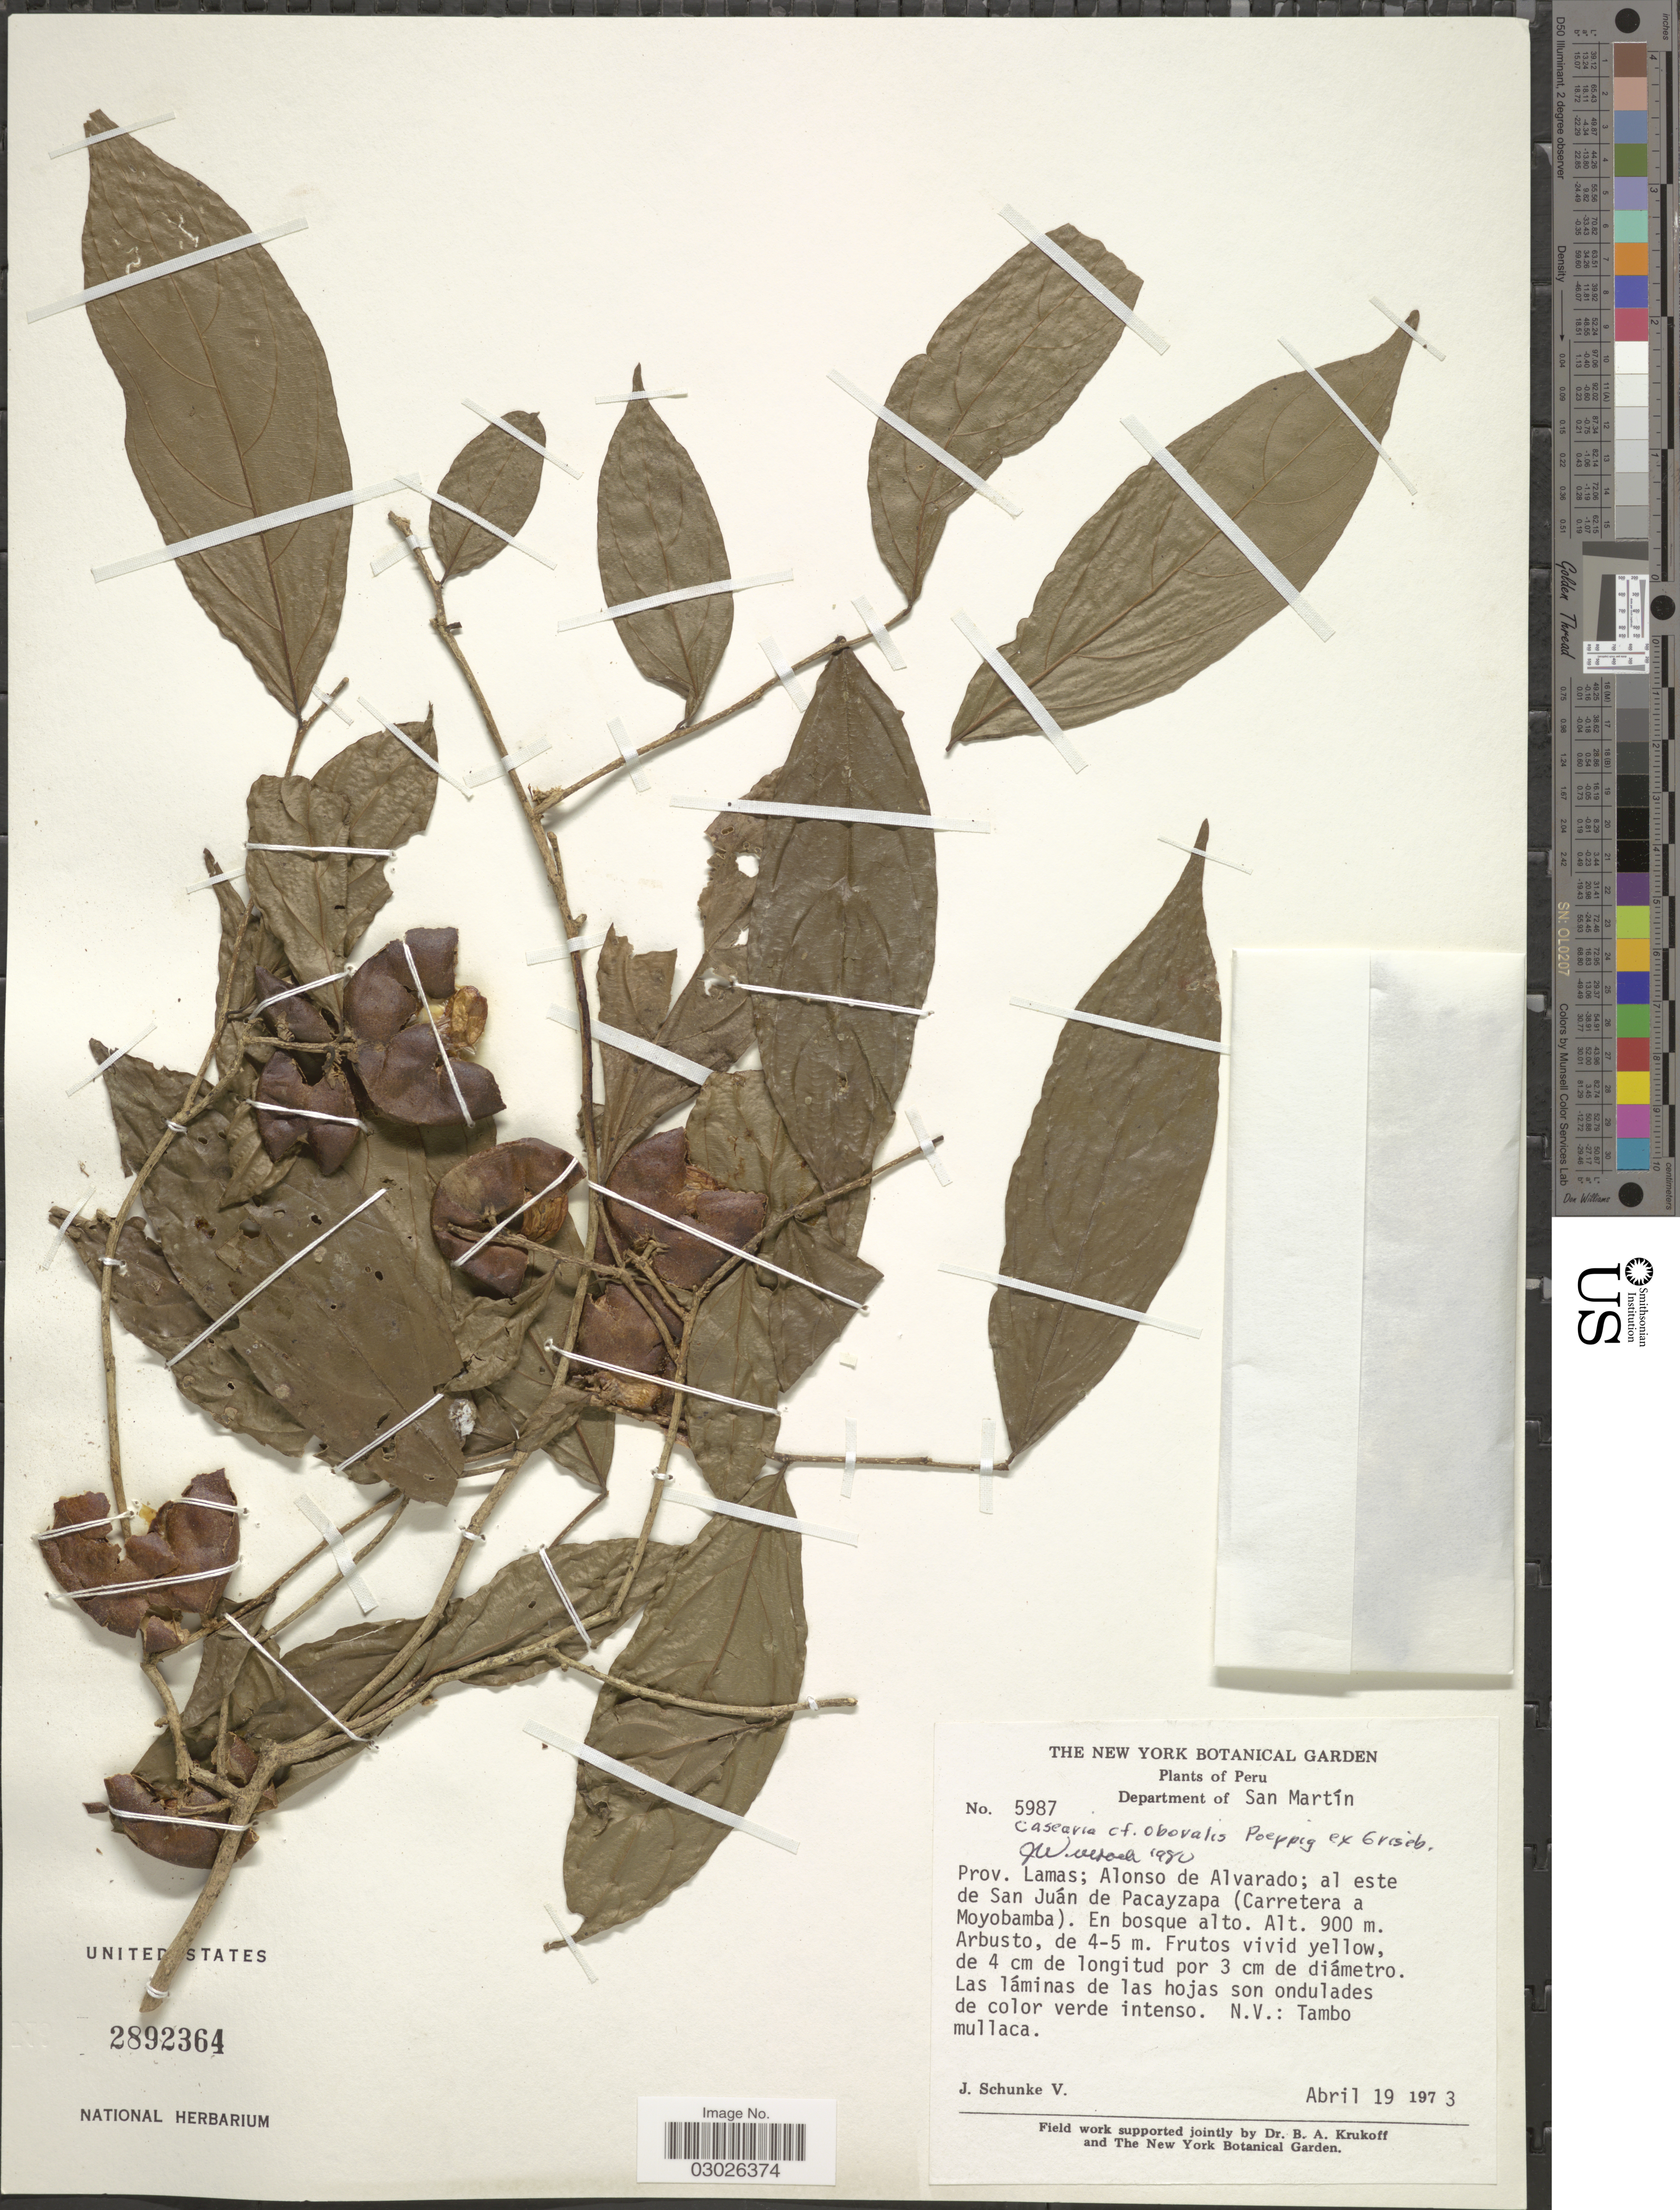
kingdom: Plantae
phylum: Tracheophyta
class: Magnoliopsida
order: Malpighiales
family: Salicaceae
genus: Casearia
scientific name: Casearia obovalis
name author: Poepp. ex Griseb.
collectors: J. Schunke Vigo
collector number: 5987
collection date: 1973-04-19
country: Peru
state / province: San Martín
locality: Department of San Martín. Prov. Lamas; Alonso de Alvarado; al este de San Juán de Pacayzapa (Carretera a Moyobamba).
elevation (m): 900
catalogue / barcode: US 2892364